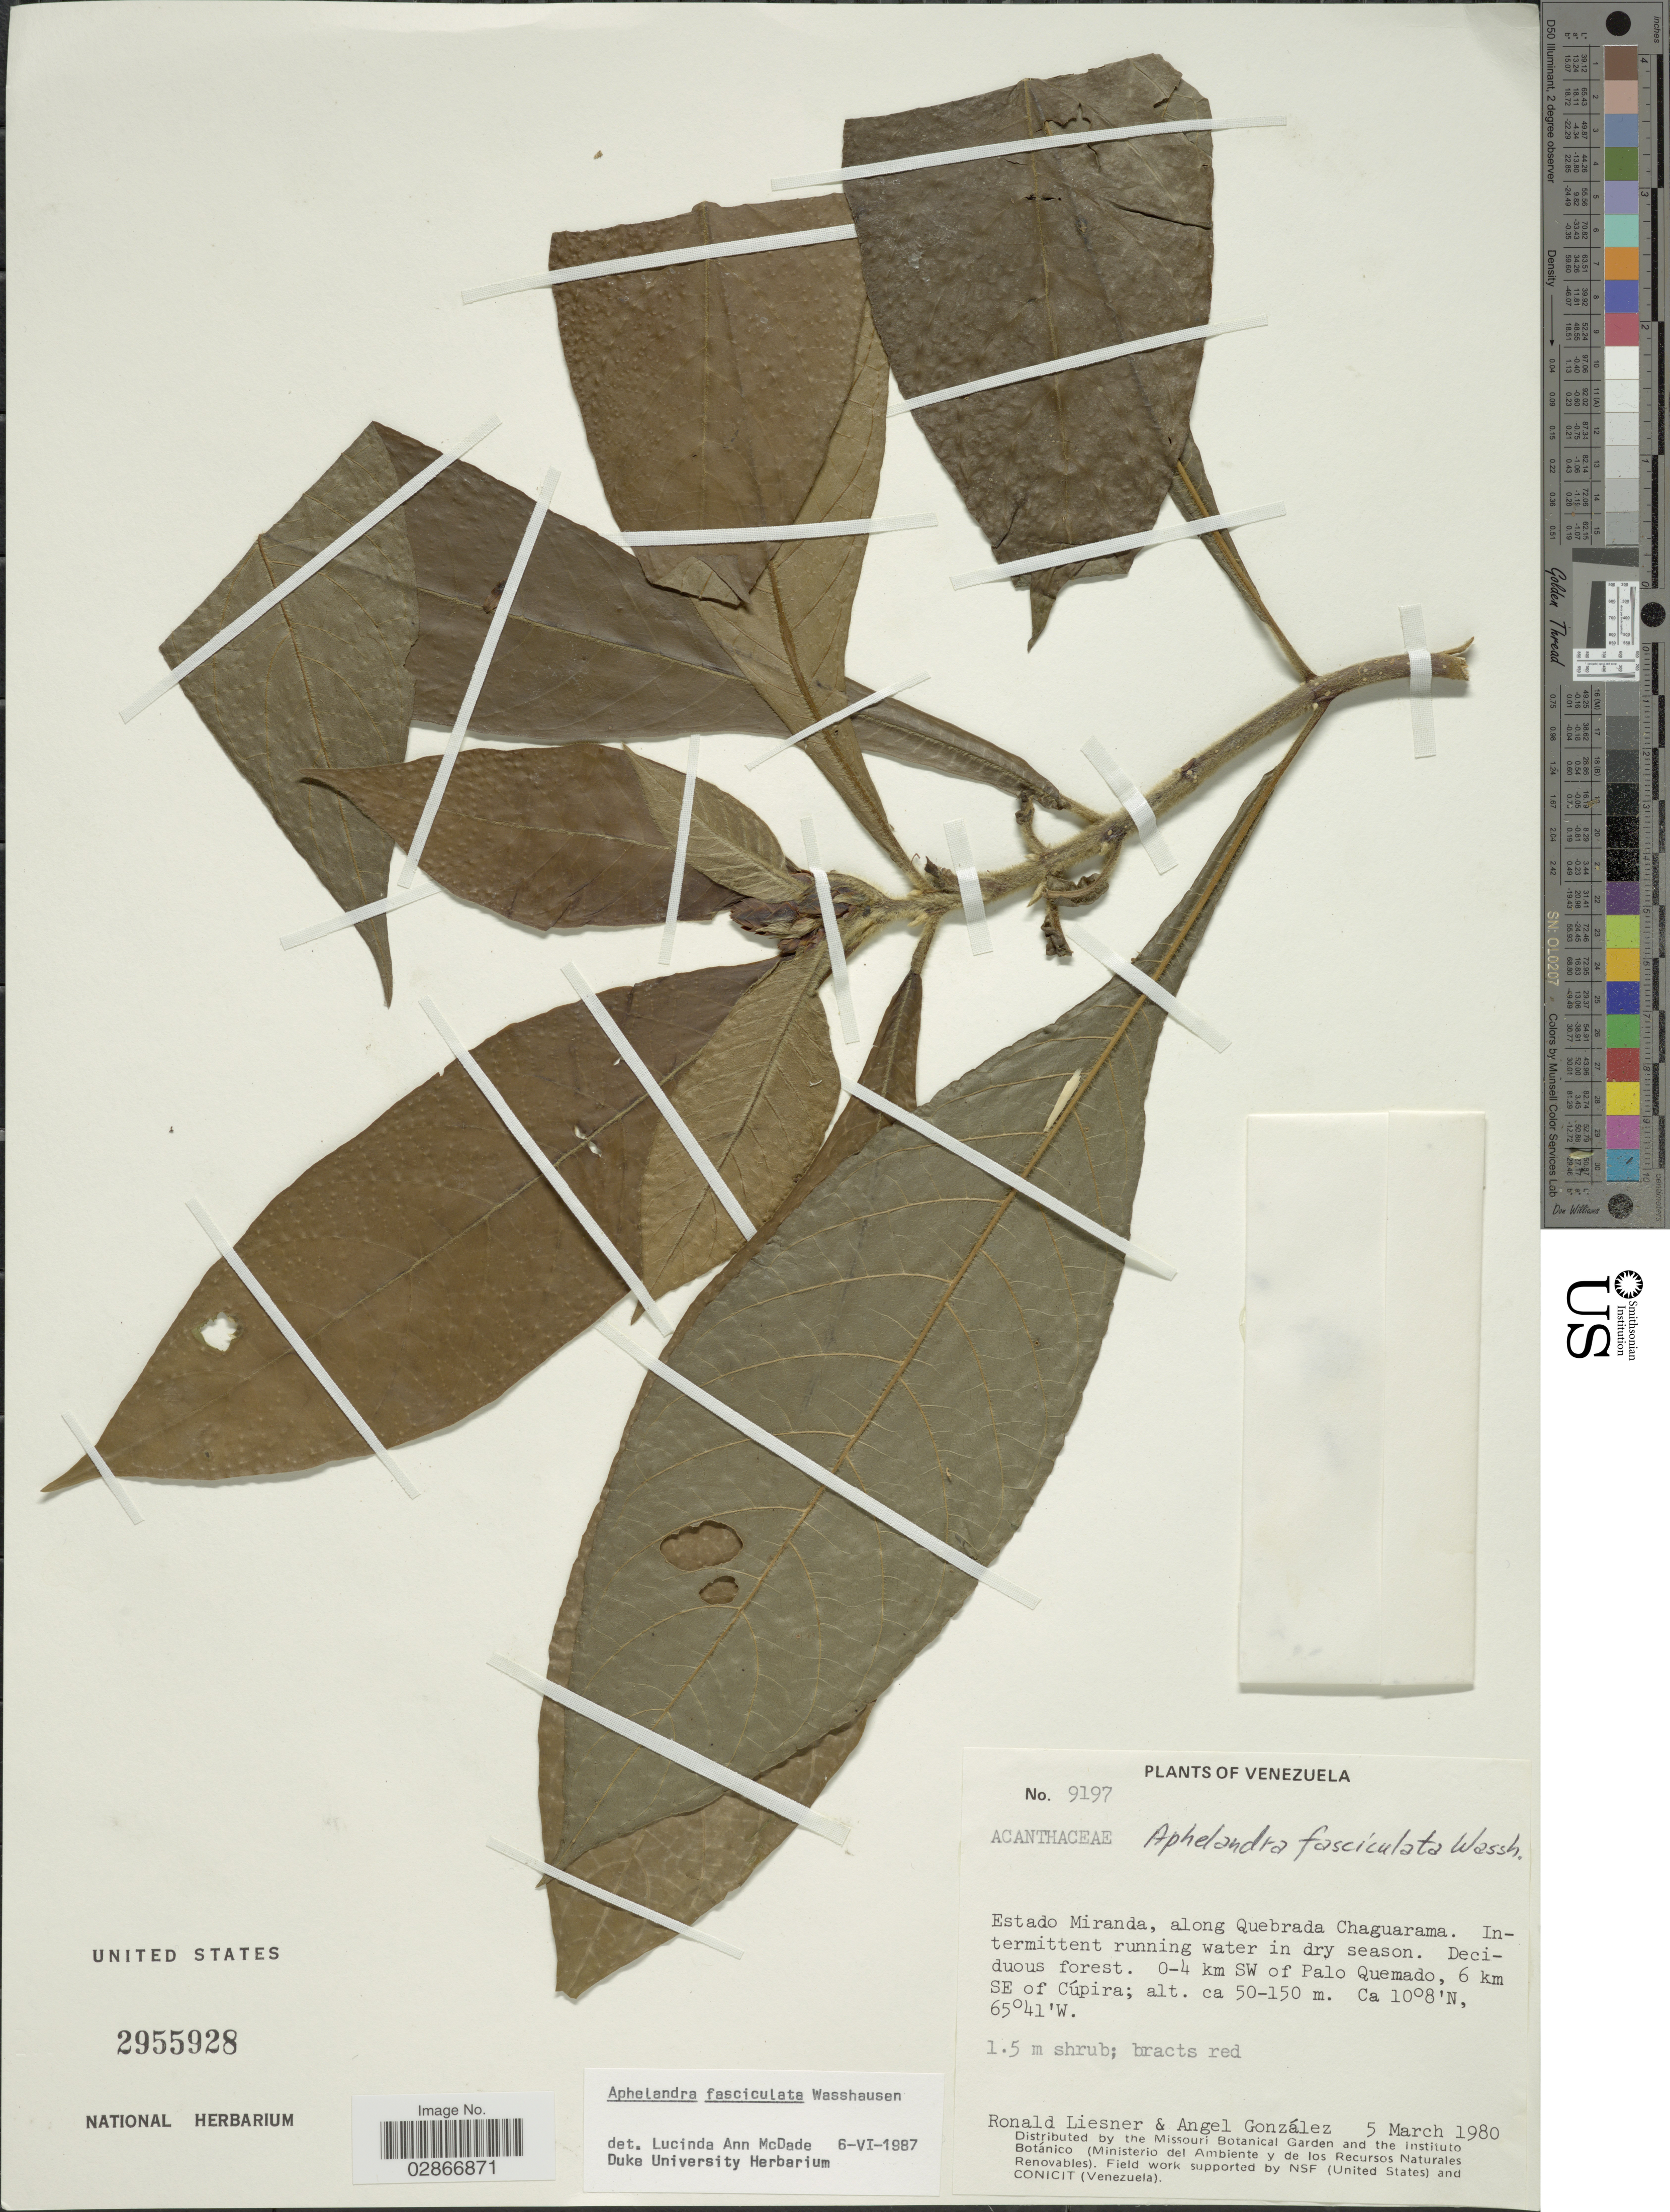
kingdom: Plantae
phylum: Tracheophyta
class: Magnoliopsida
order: Lamiales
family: Acanthaceae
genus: Aphelandra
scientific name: Aphelandra fasciculata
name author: Wassh.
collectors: R. L. Liesner & A. C. González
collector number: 9197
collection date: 1980-03-05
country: Venezuela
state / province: Miranda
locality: Along Quebrada Chaguarama. 0-4 km SW of Palo Quemado, 6 km SE of Cúpira.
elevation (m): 50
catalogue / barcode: US 2955928